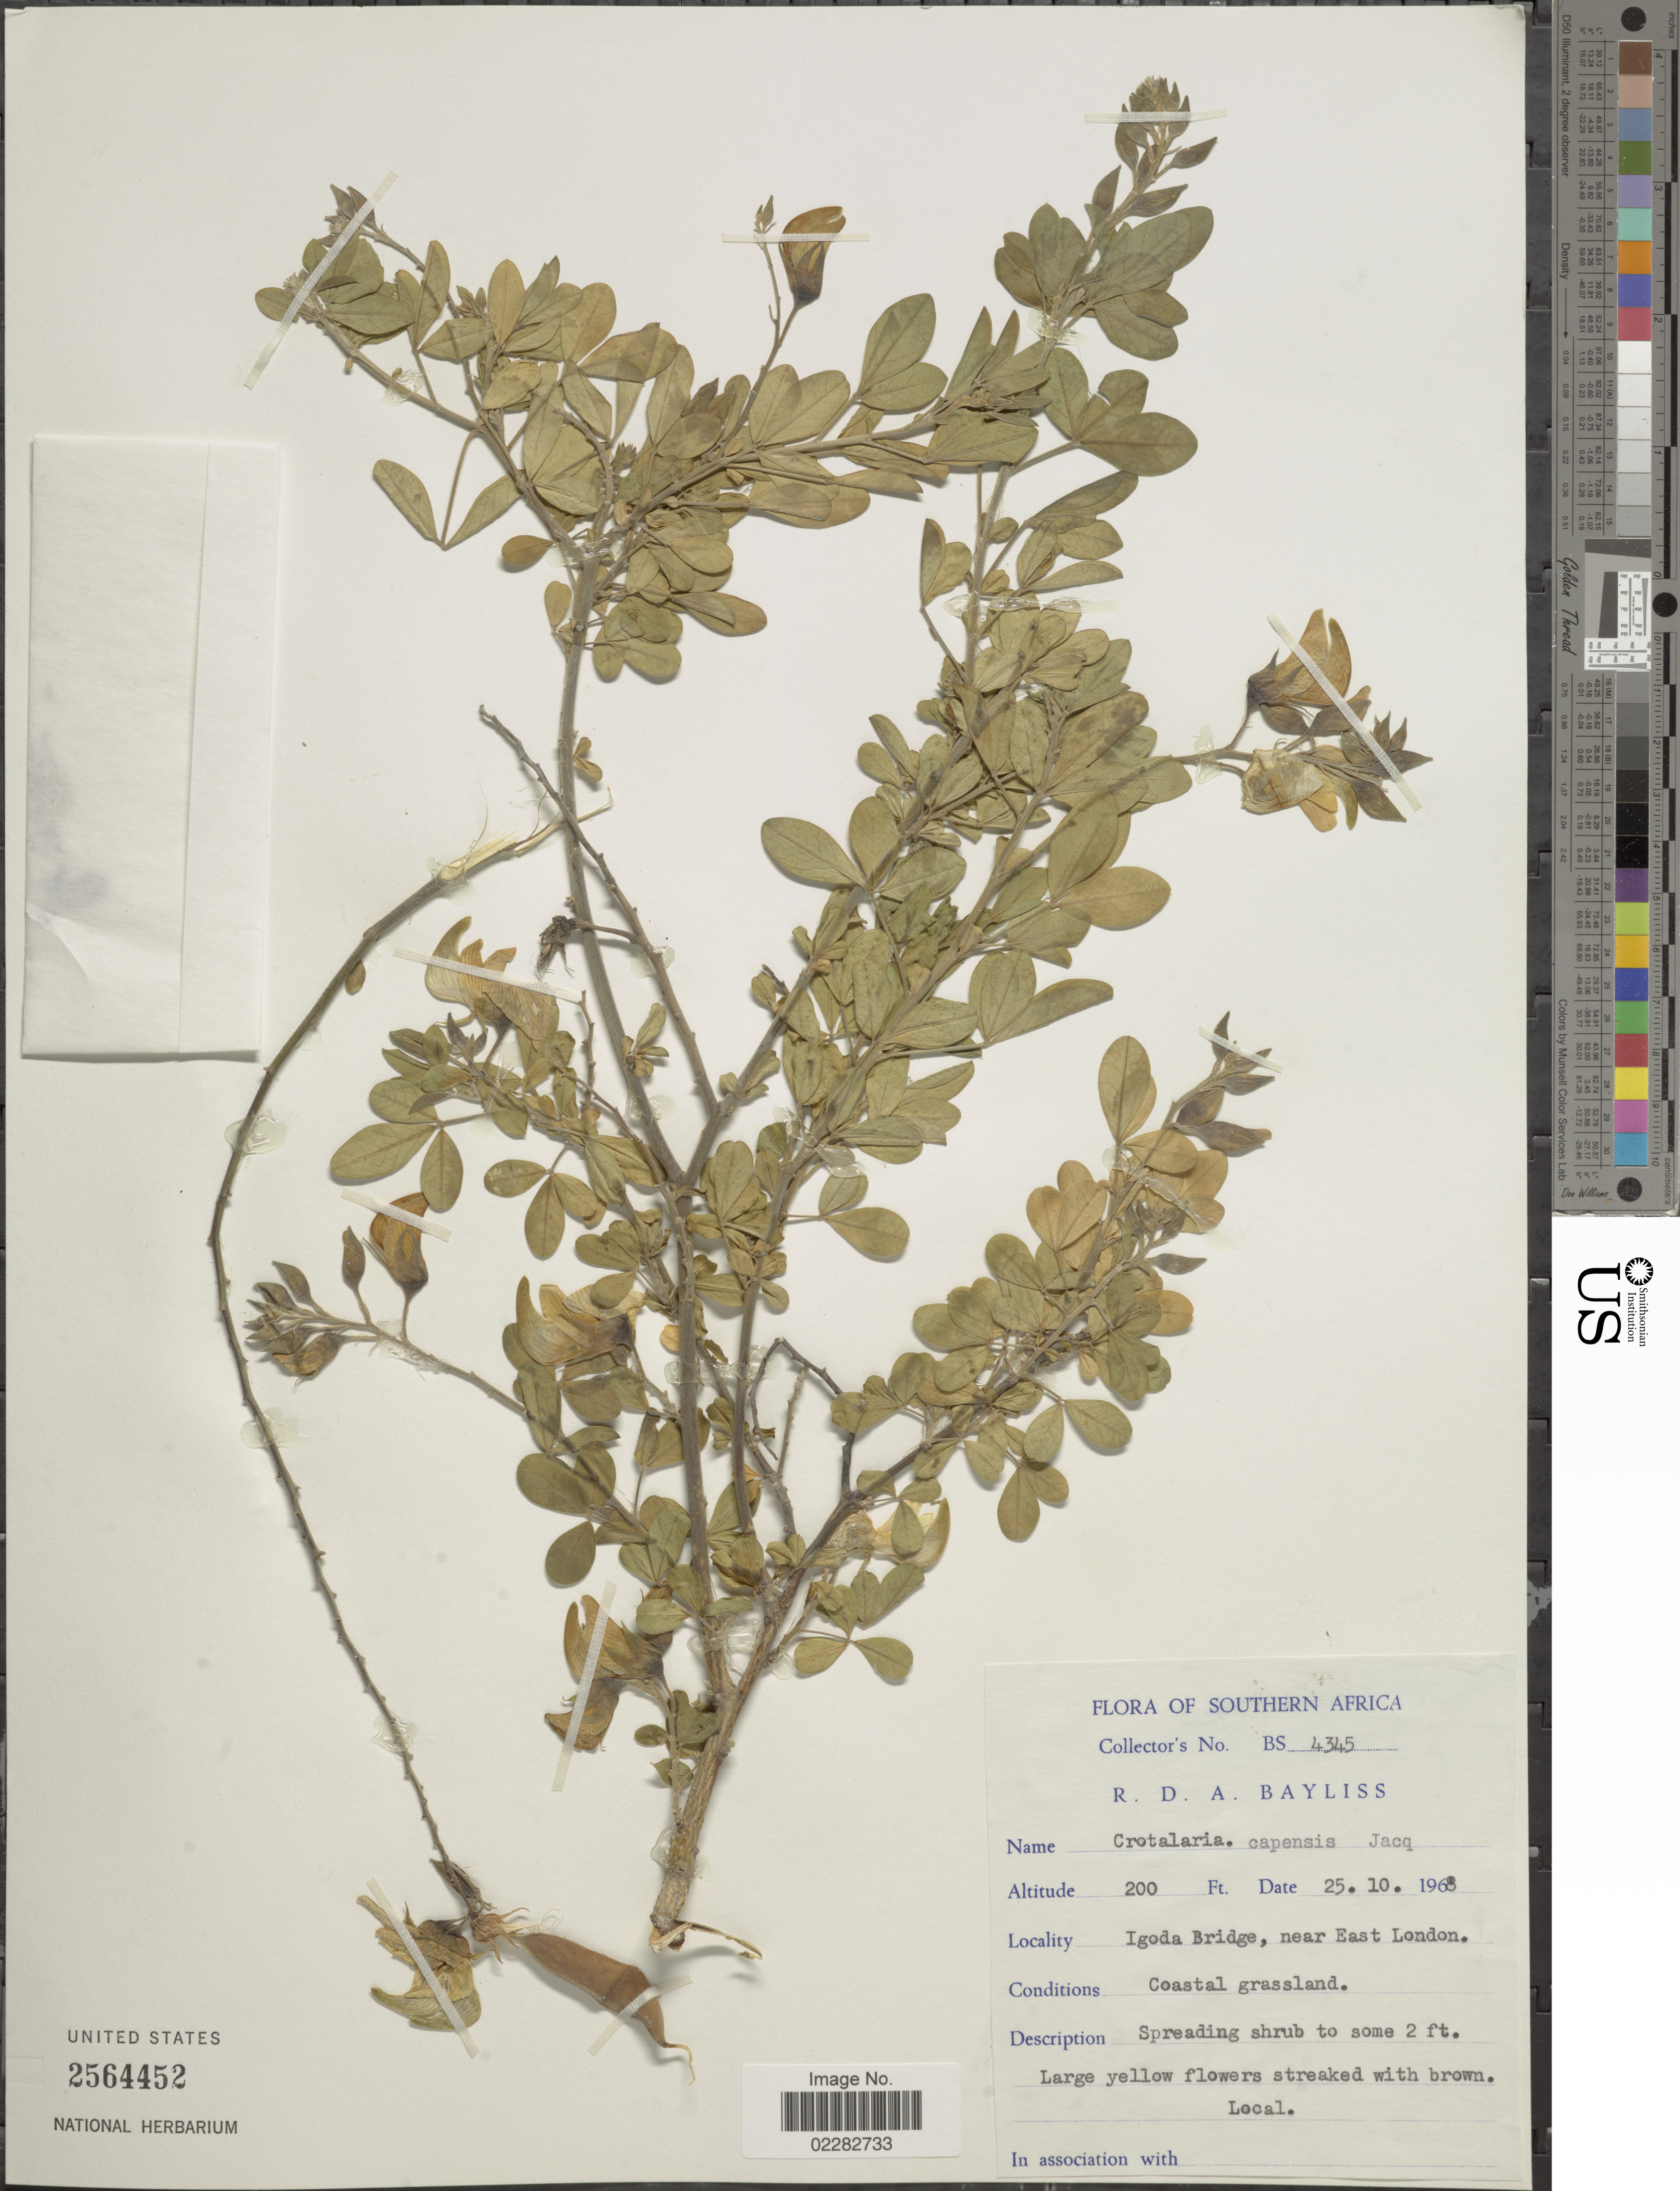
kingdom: Plantae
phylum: Tracheophyta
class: Magnoliopsida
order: Fabales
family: Fabaceae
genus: Crotalaria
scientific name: Crotalaria capensis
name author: Jacq.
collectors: R. Bayliss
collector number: BS4345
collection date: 1968-10-25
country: South Africa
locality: Igoda Bridge, near East London, coastal grassland.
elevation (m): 61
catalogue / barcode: US 2564452